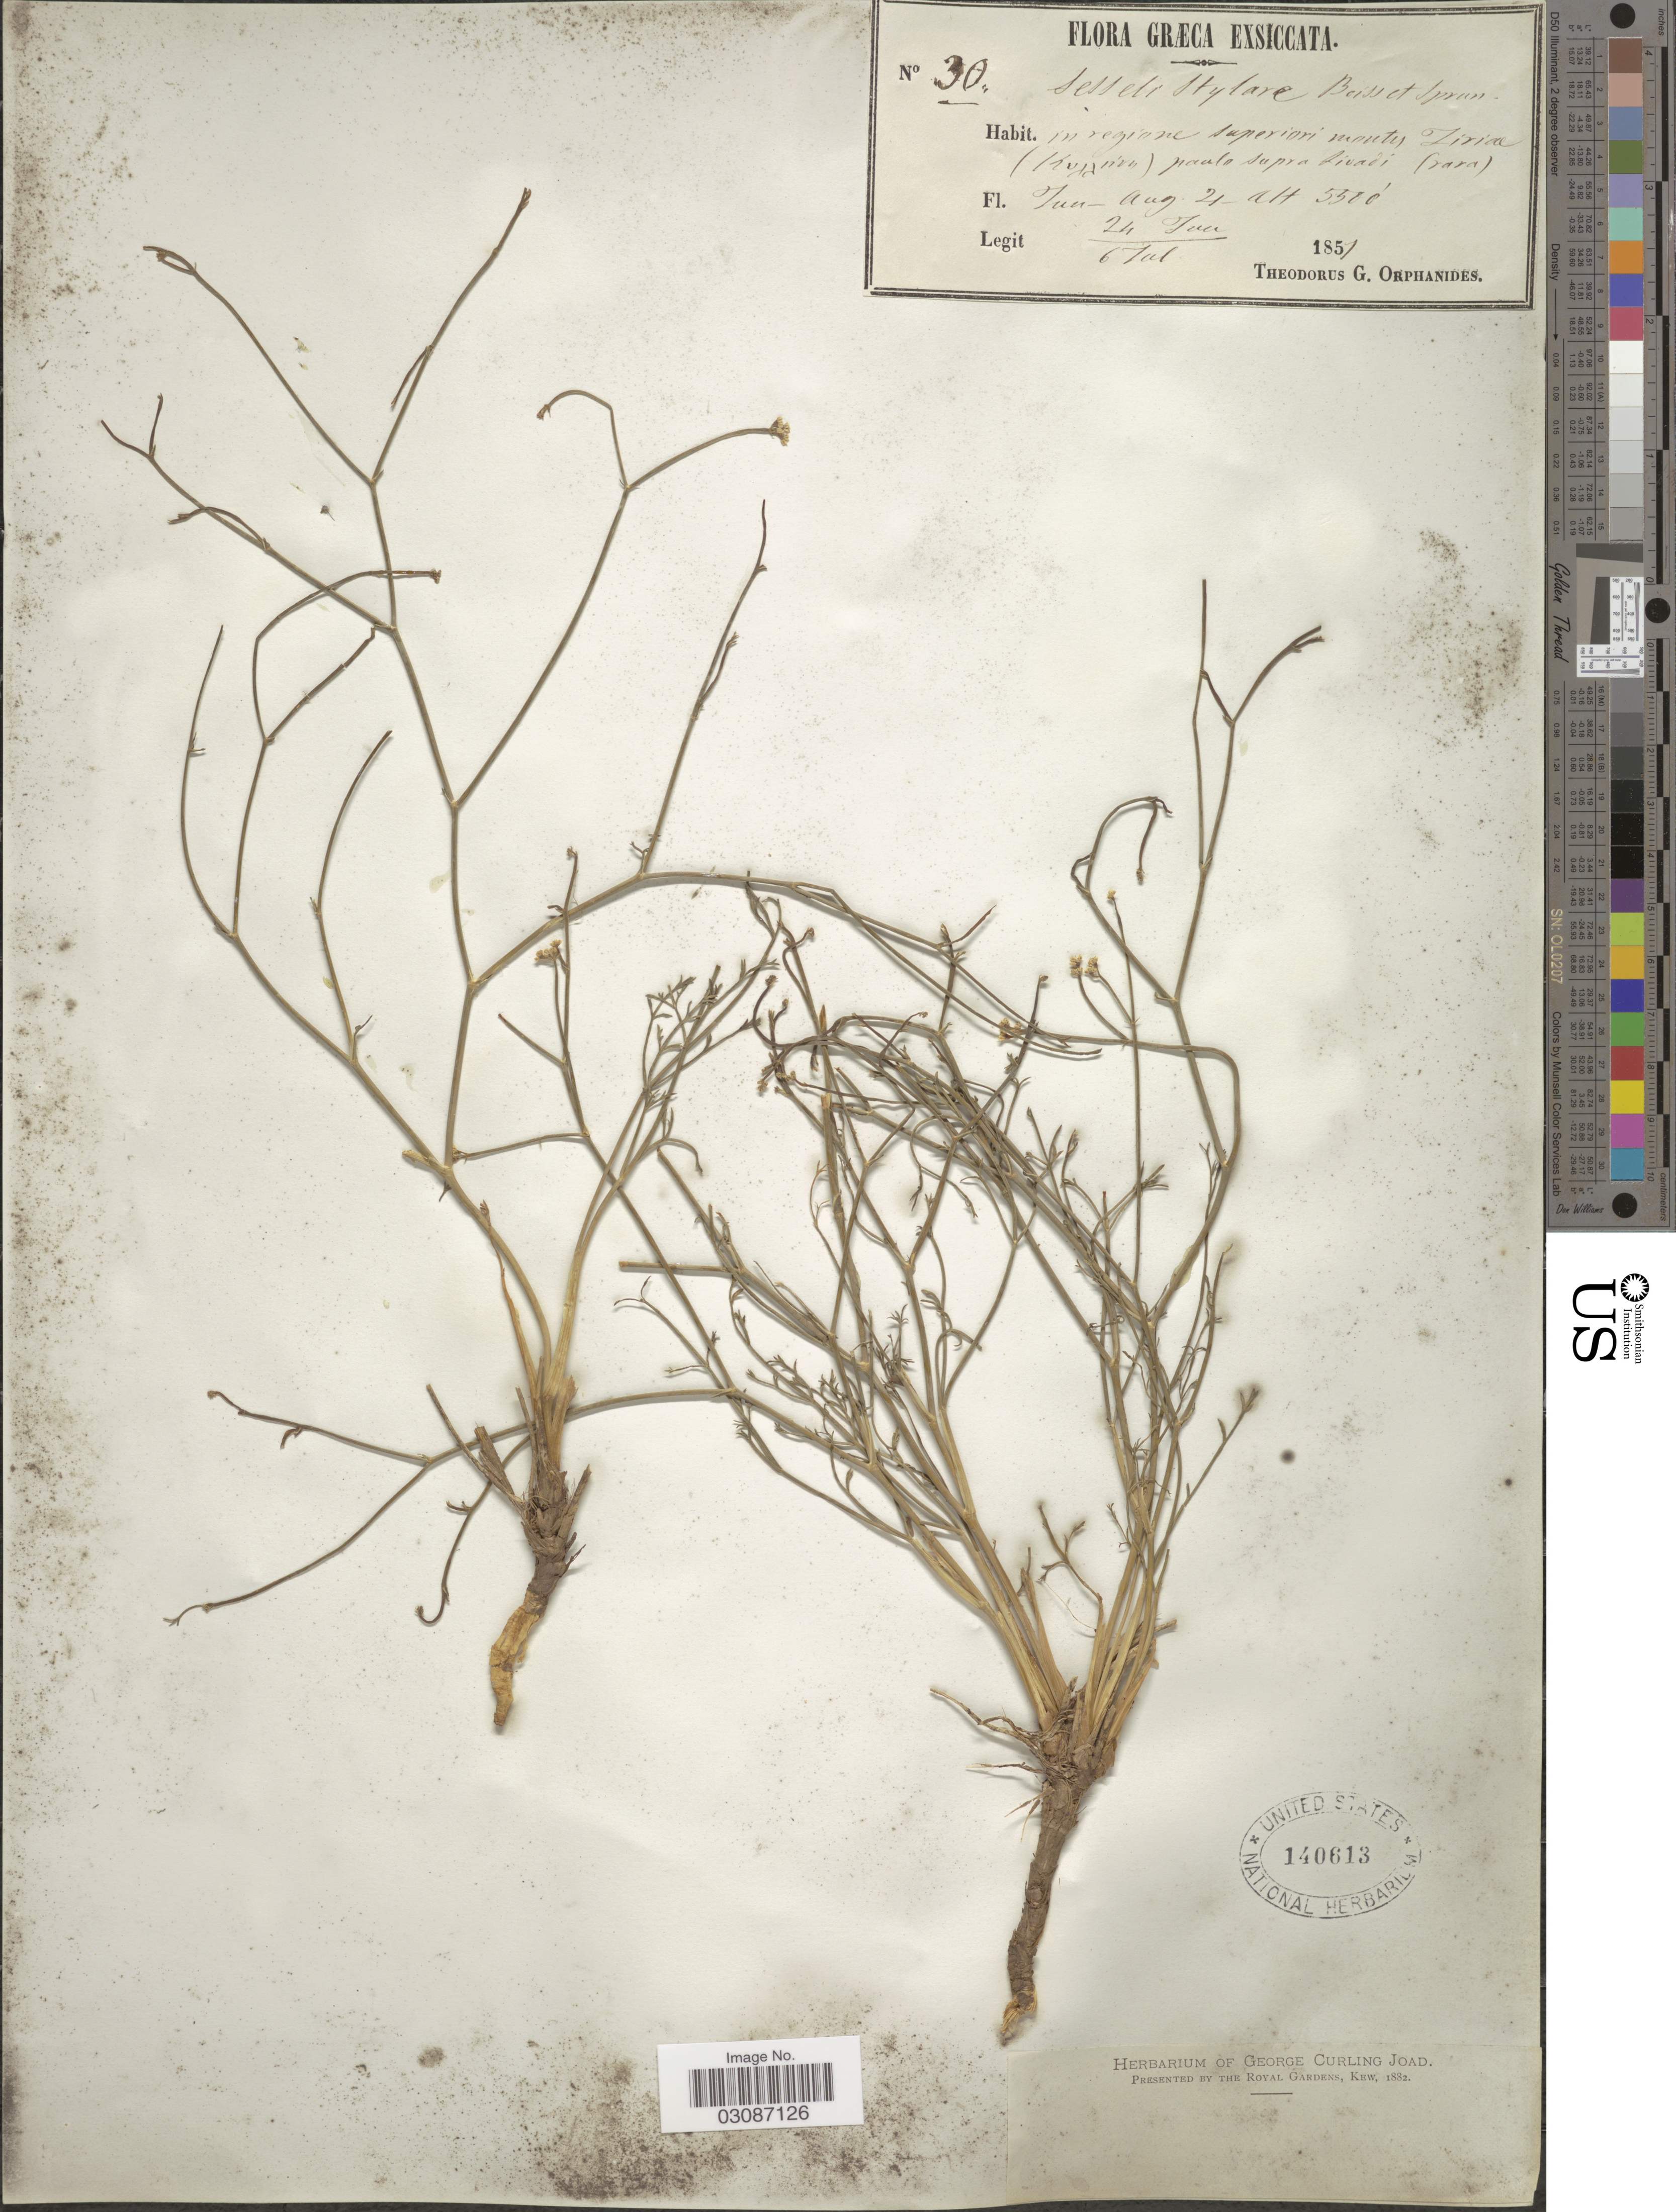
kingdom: Plantae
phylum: Tracheophyta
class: Magnoliopsida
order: Apiales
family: Apiaceae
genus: Seseli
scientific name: Seseli varium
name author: Trevir.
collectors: T. G. Orphanides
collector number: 30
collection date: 1851-06-24/1851-07-06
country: Greece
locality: In regione superiori montes Ziriae (Kyllini) paulo supra Livadi (rara).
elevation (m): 1676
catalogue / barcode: US 140613